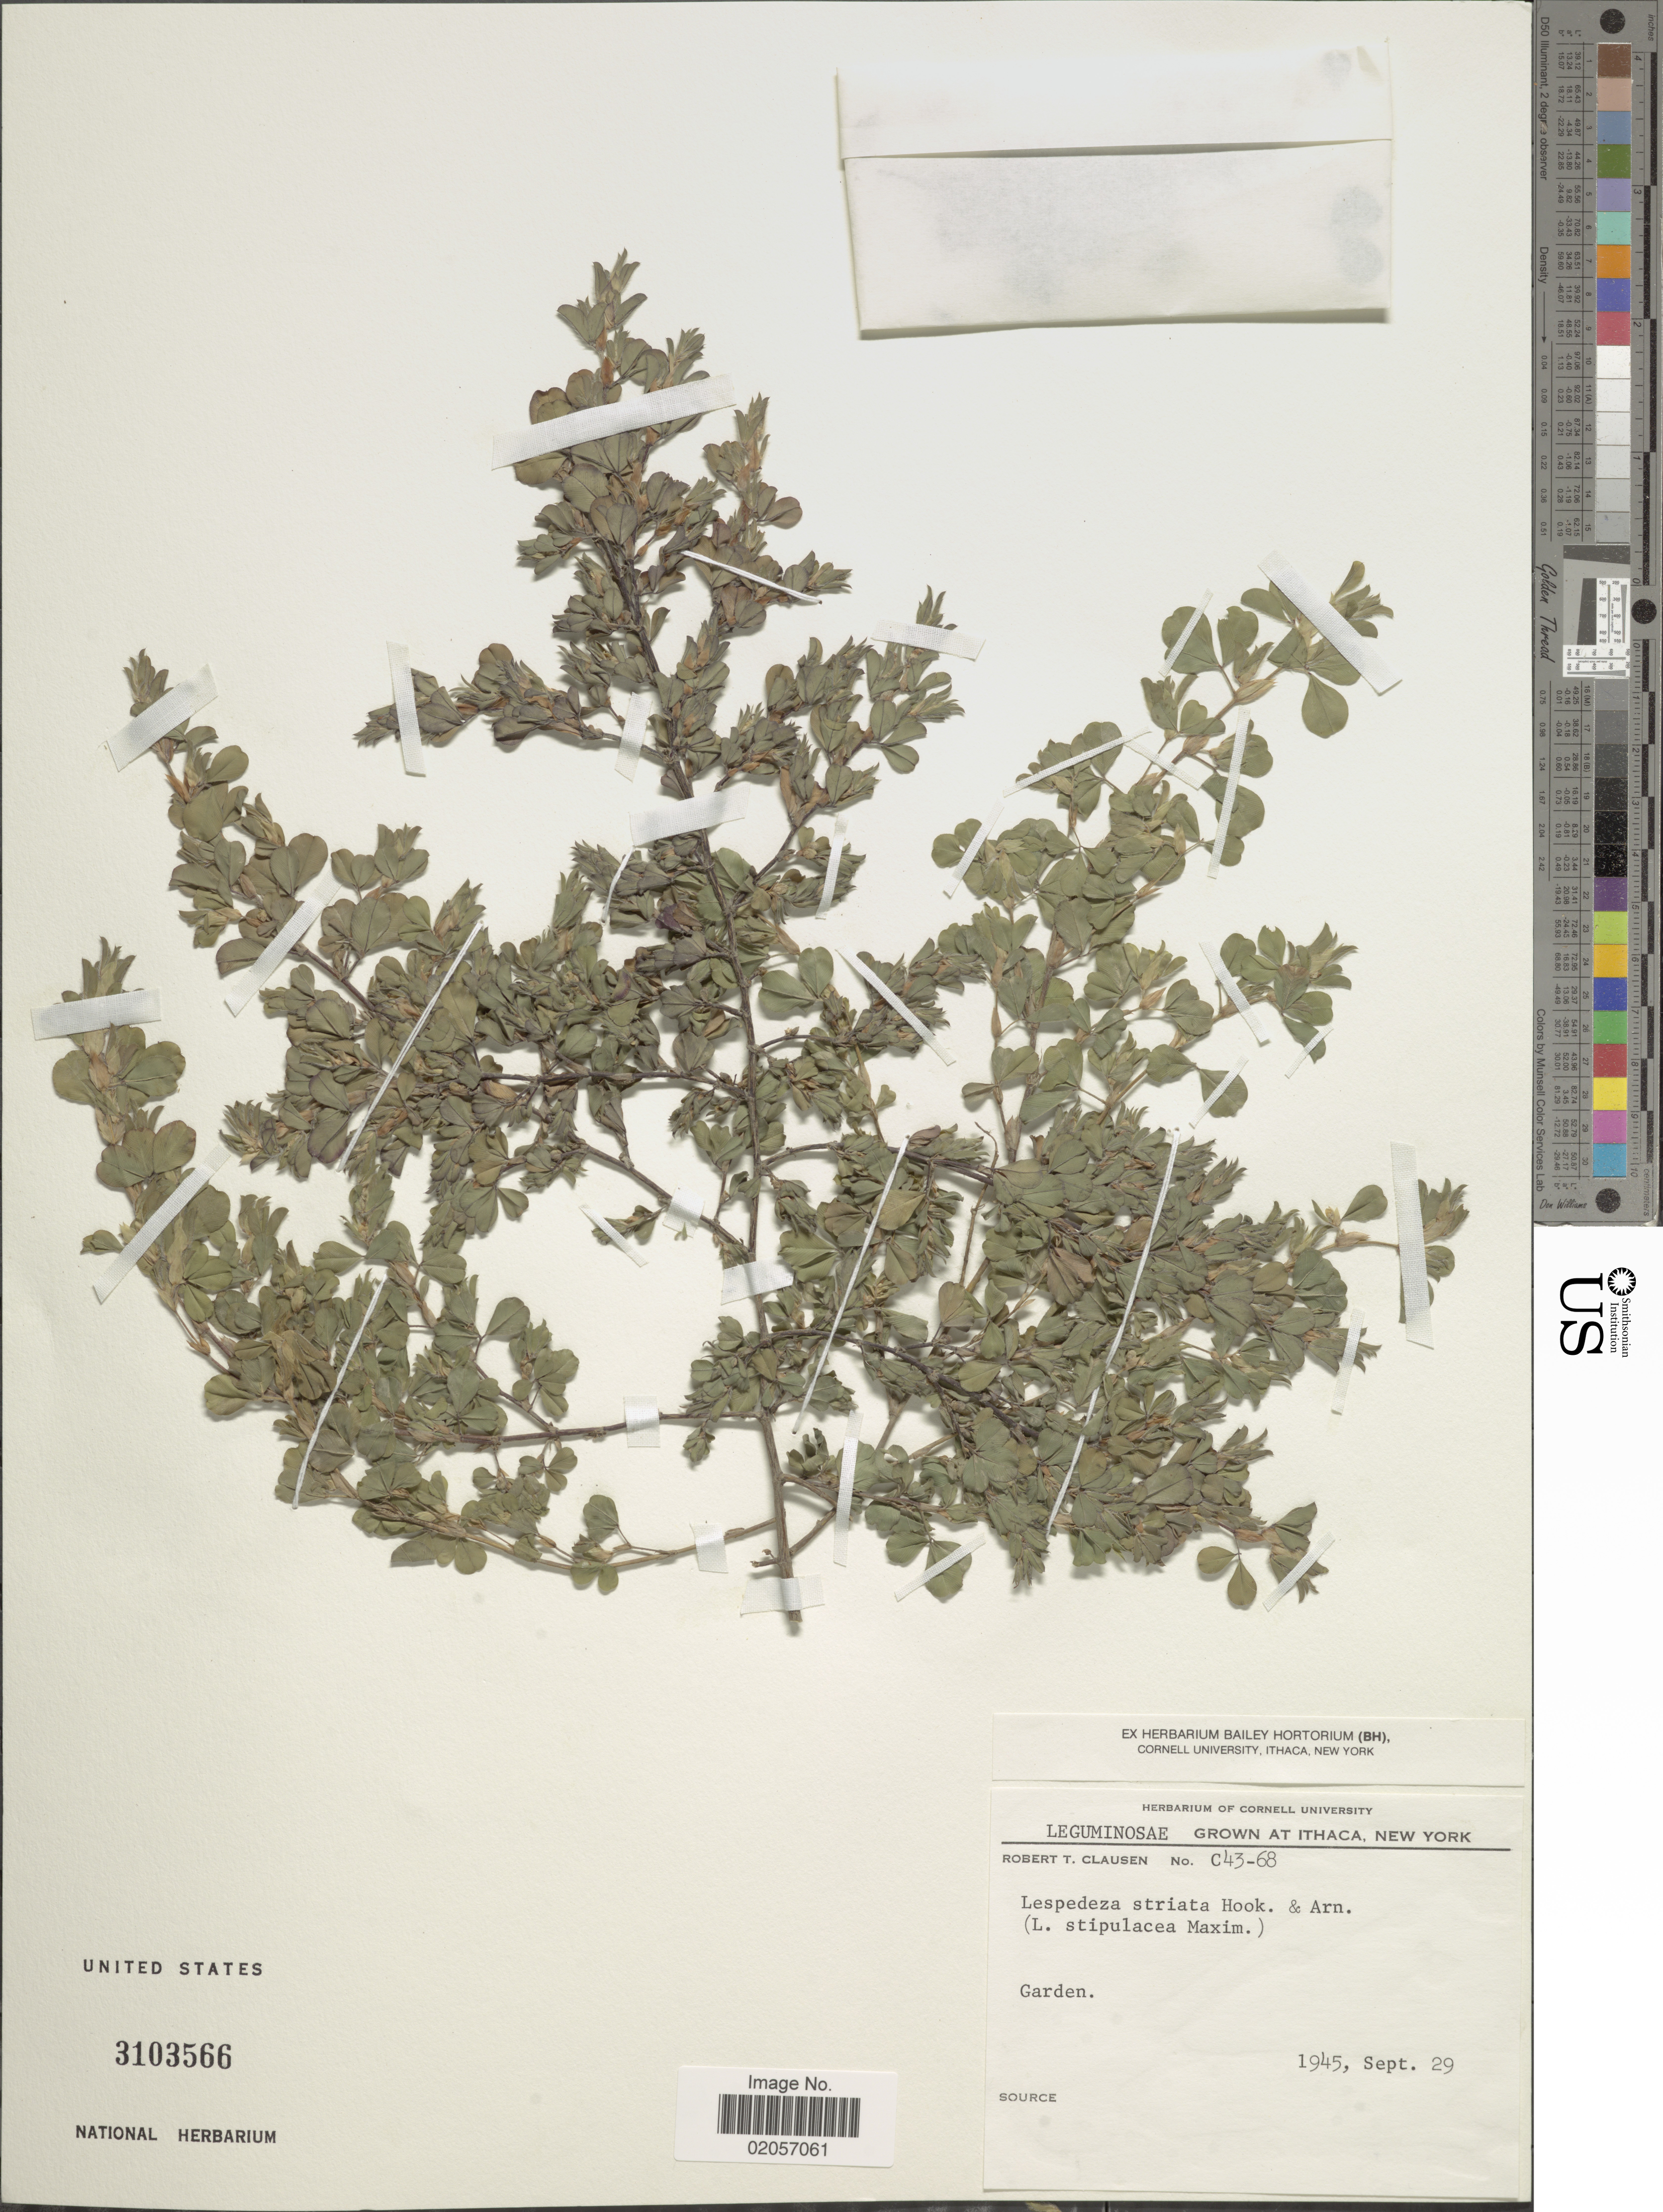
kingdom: Plantae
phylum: Tracheophyta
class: Magnoliopsida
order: Fabales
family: Fabaceae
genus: Kummerowia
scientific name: Kummerowia stipulacea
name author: (Maxim.) Makino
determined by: Strong, M. T., (US), Smithsonian Institution - National Museum of Natural History (UNITED STATES)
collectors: R. T. Clausen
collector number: C43-68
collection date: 1945-09-29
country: United States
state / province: New York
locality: Ithaca, garden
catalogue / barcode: US 3103566